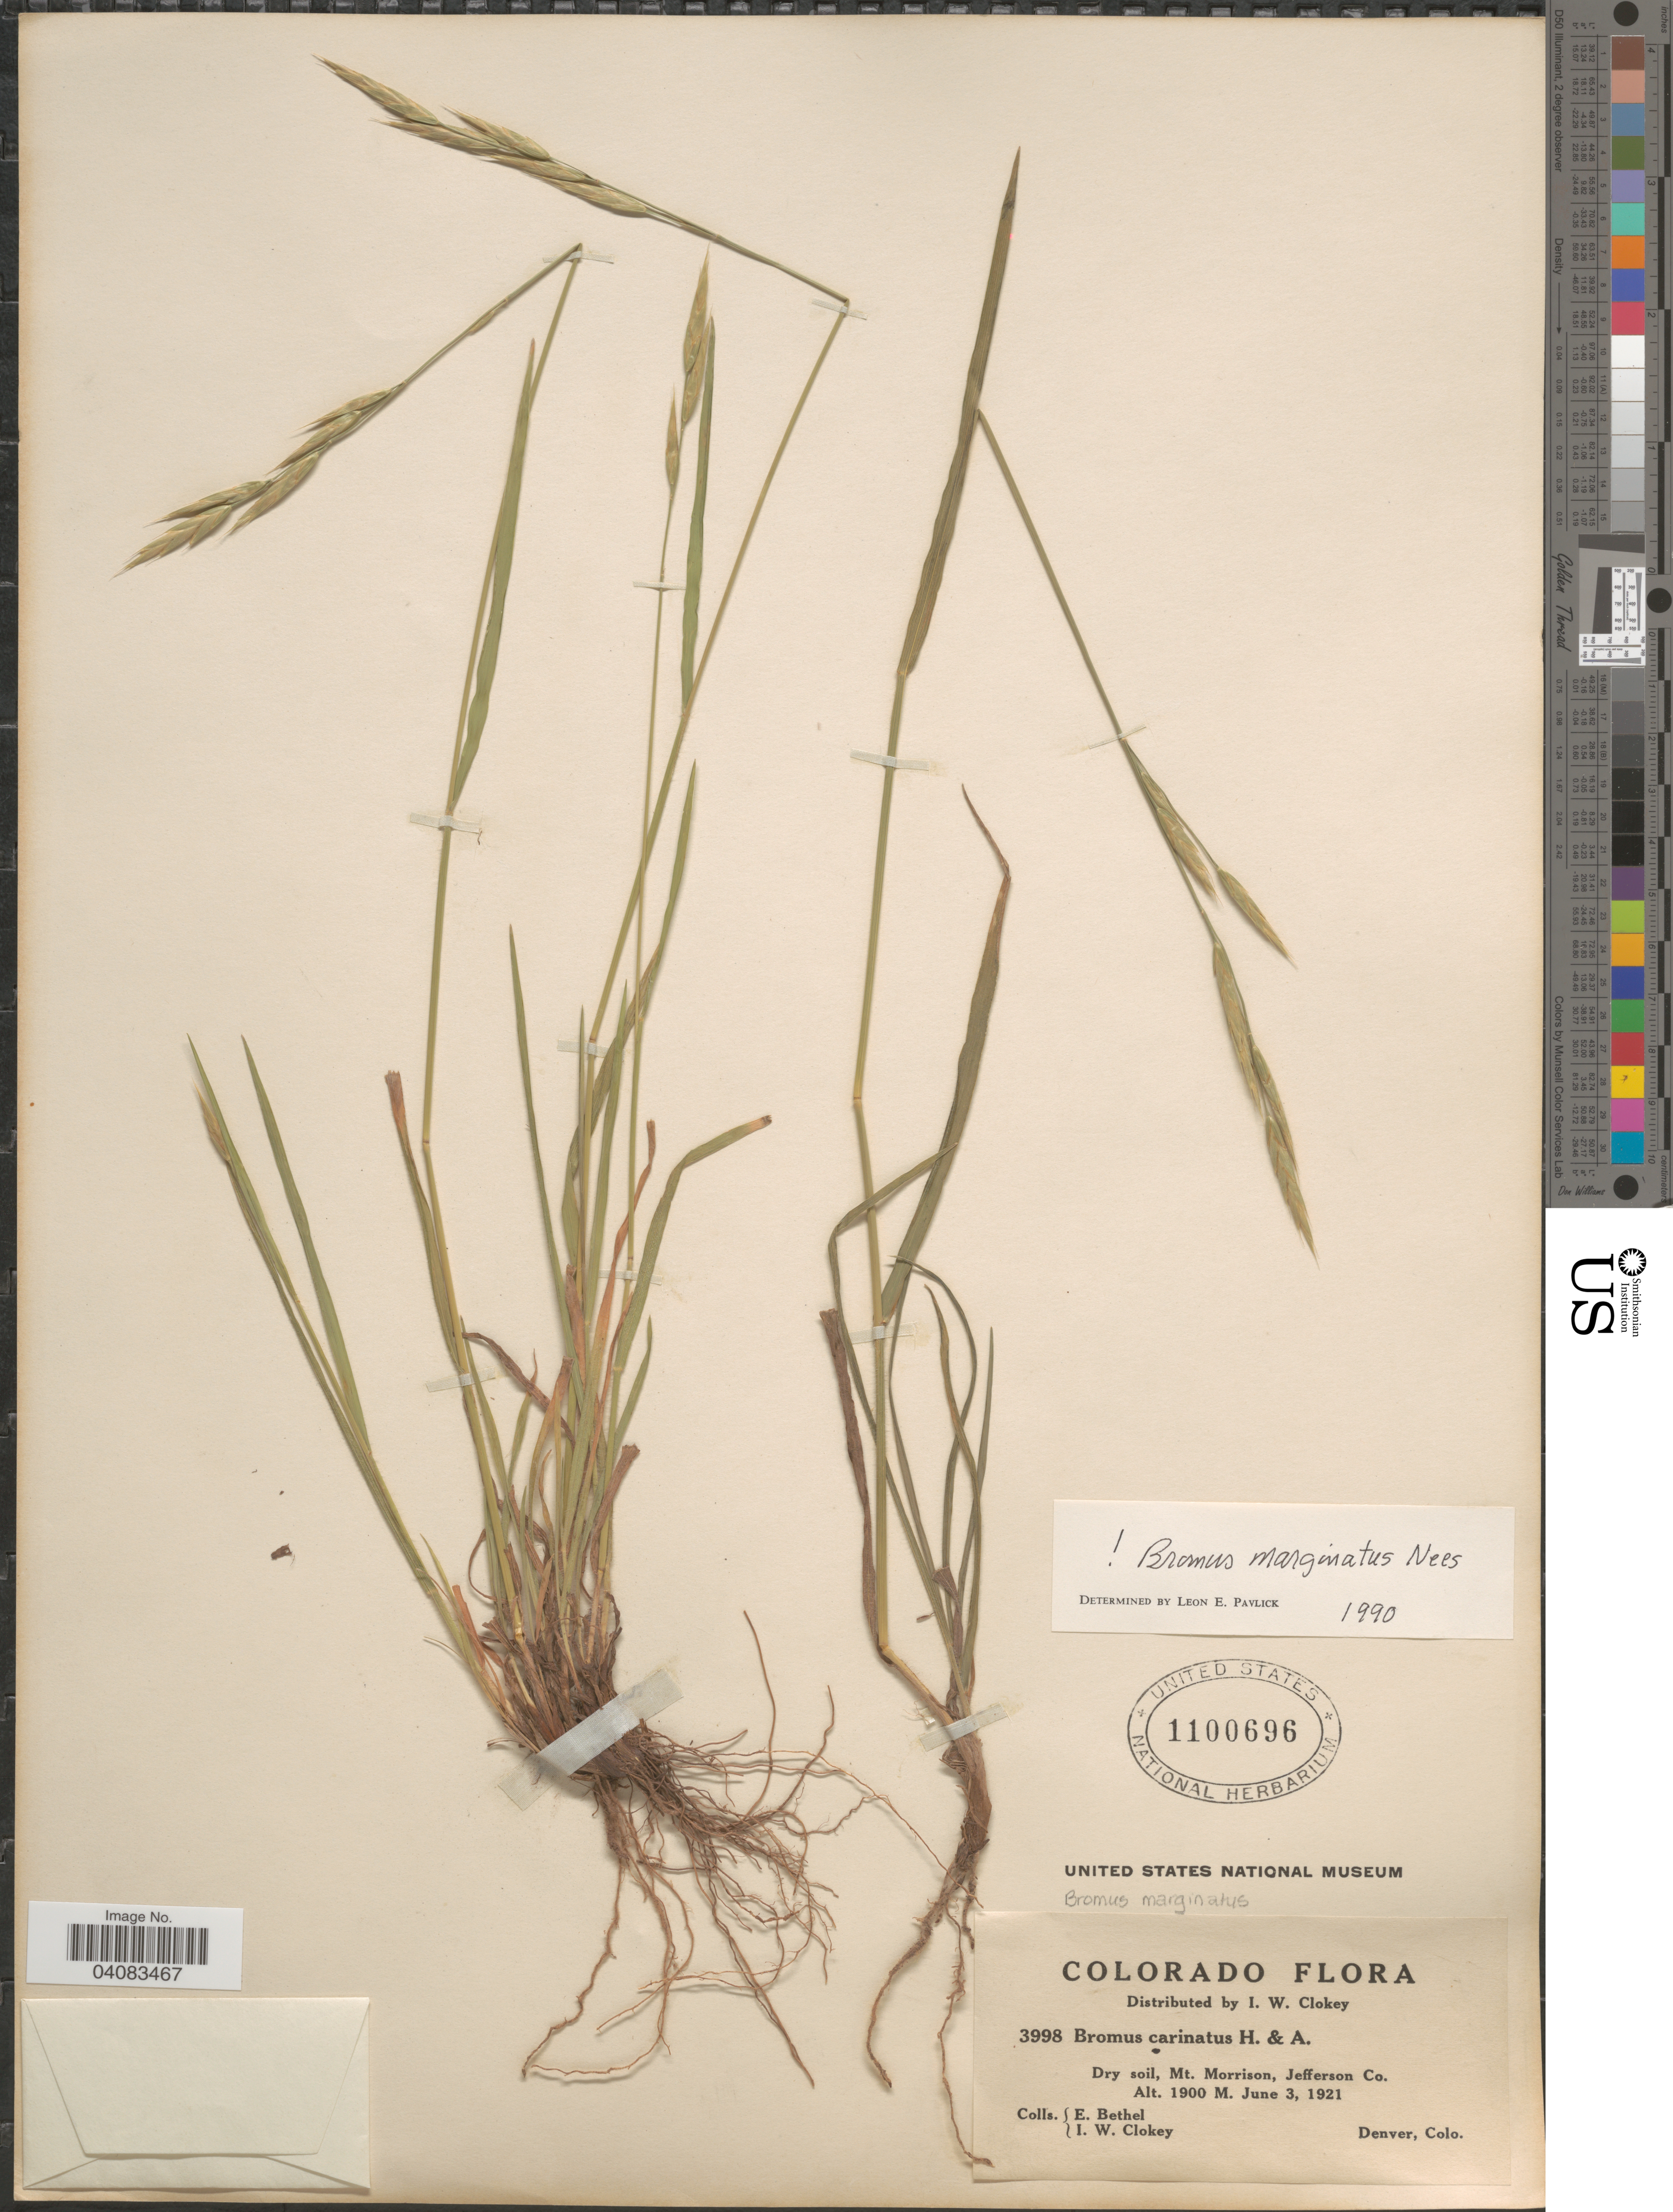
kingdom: Plantae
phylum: Tracheophyta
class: Liliopsida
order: Poales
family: Poaceae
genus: Bromus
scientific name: Bromus marginatus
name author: Nees ex Steud.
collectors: E. Bethel & I. W. Clokey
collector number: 3998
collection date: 1921-06-03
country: United States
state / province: Colorado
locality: Dry soil, Mt. Morrison, Jefferson Co.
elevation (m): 1900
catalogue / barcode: US 1100696